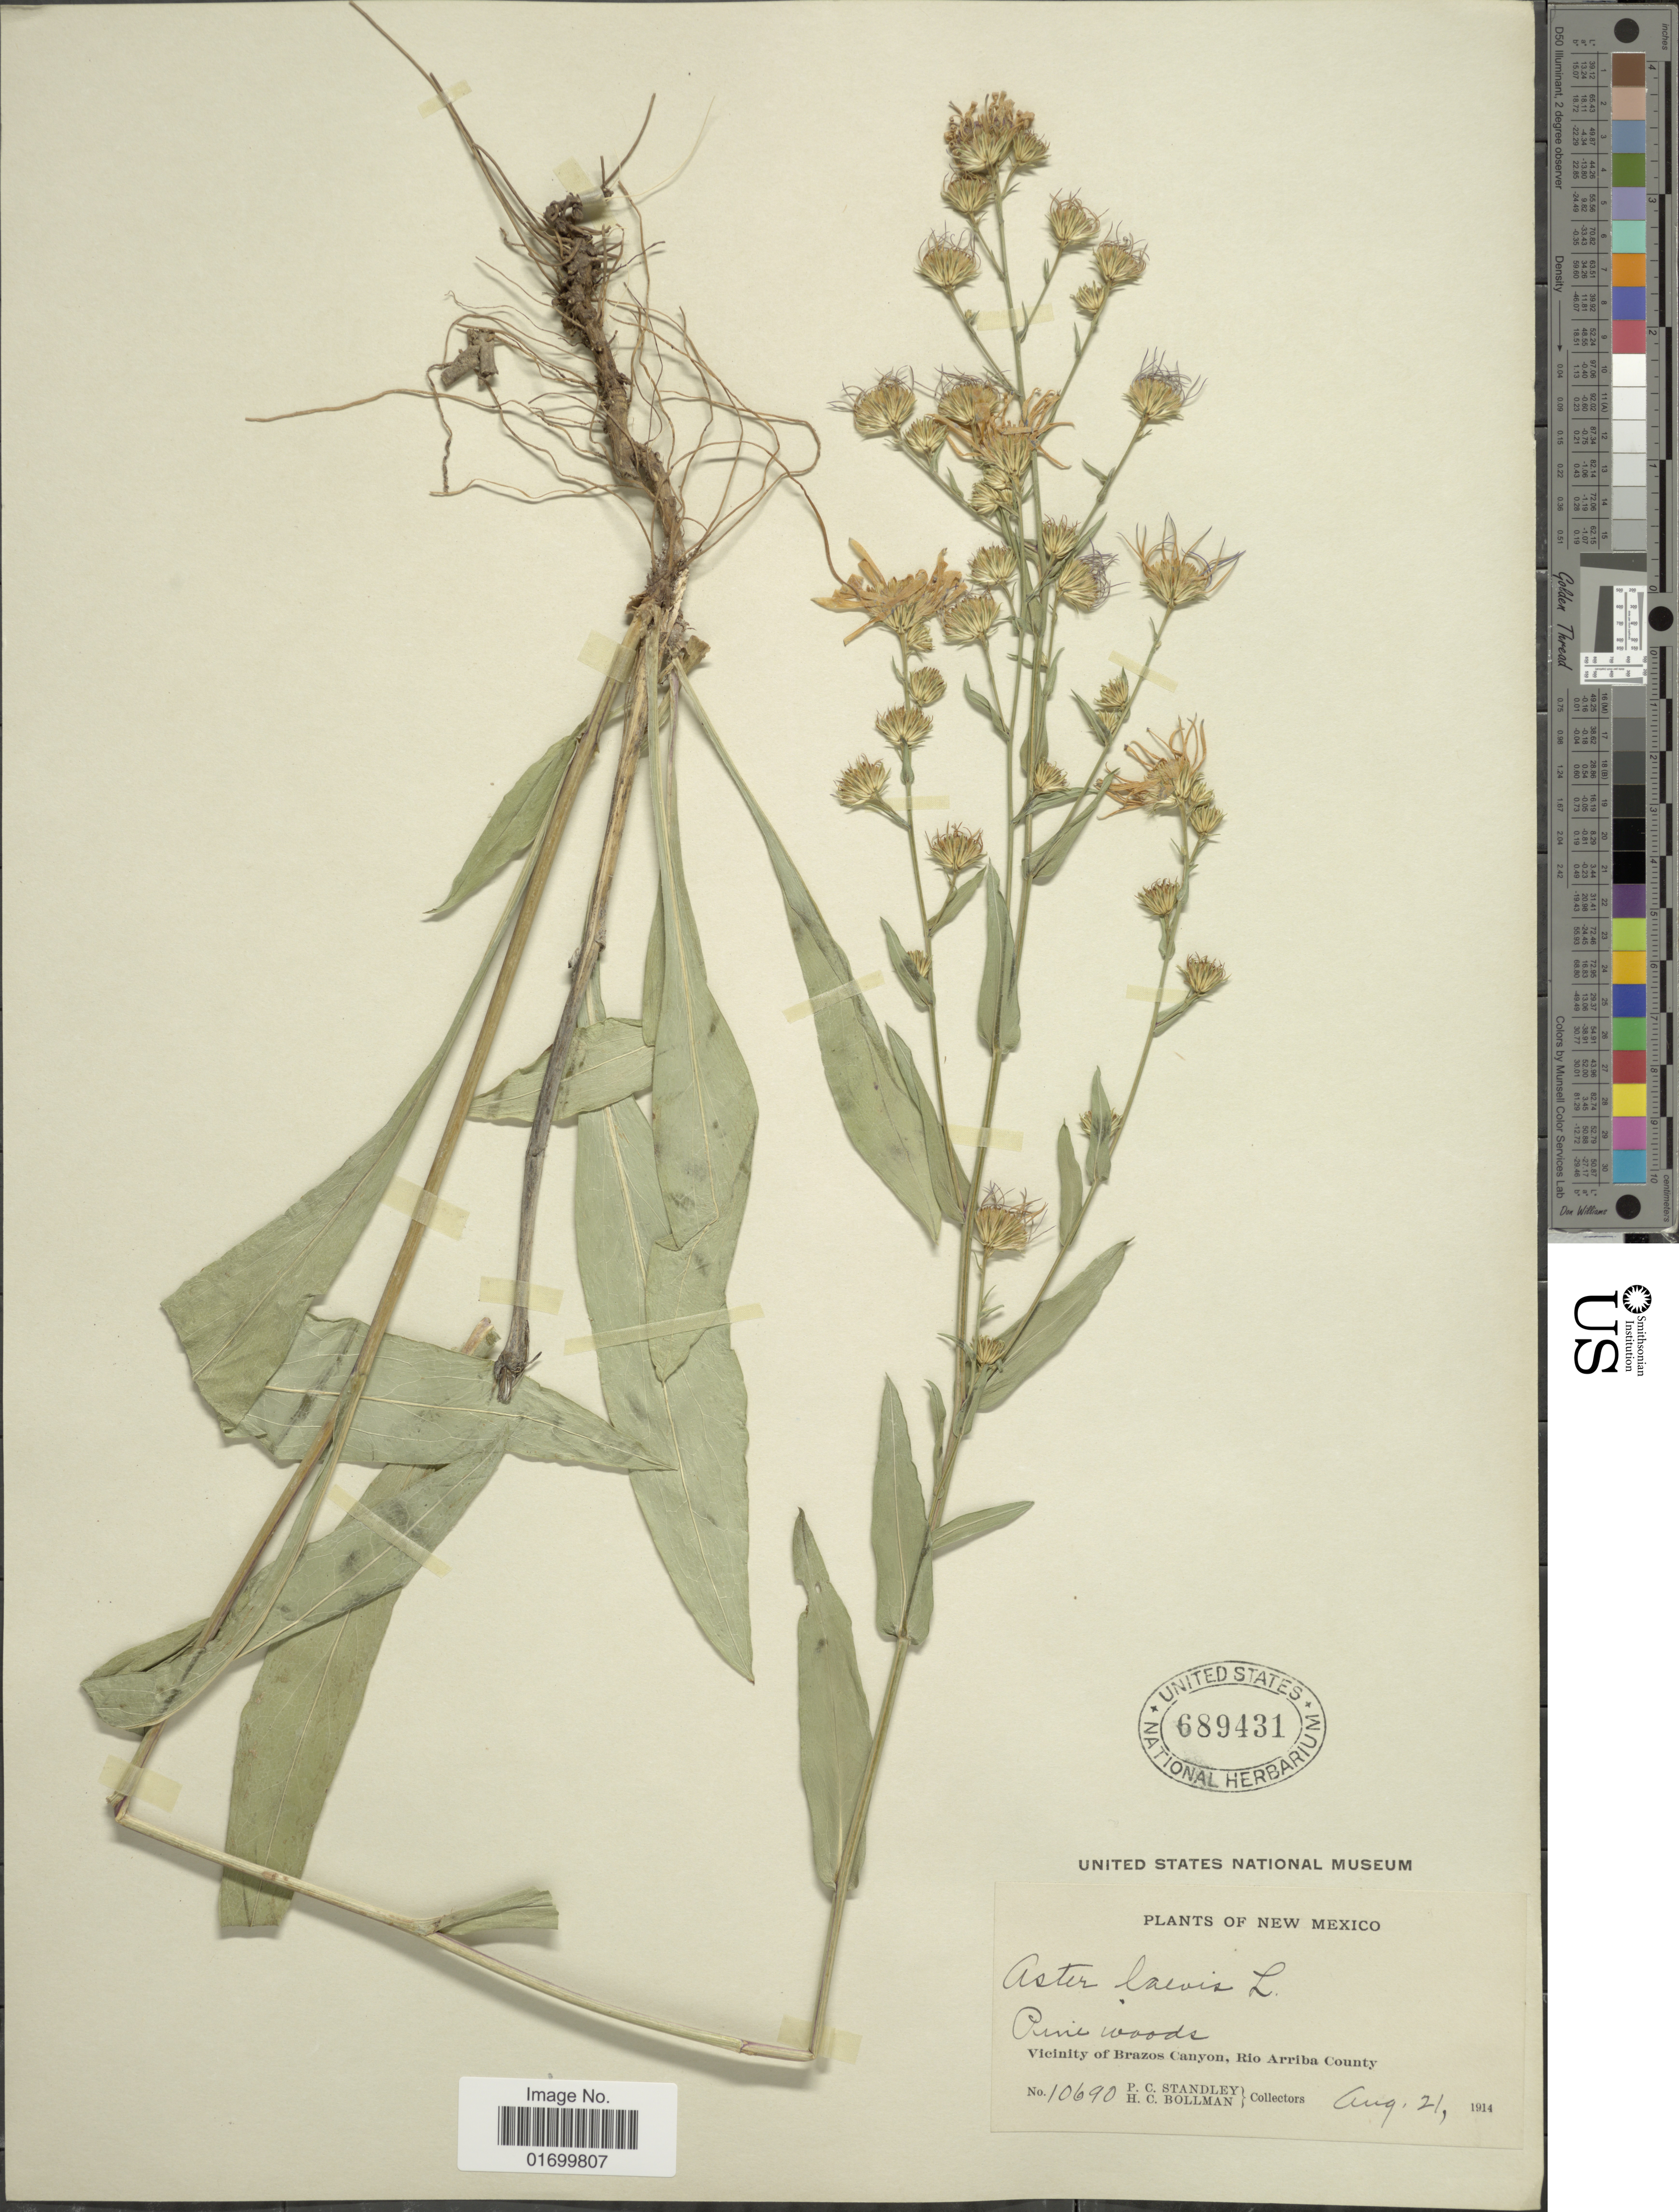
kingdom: Plantae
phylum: Tracheophyta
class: Magnoliopsida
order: Asterales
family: Asteraceae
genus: Symphyotrichum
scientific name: Symphyotrichum laeve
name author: (L.) Á. Löve & D. Löve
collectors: P. C. Standley & H. C. Bollman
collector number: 10690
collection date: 1914-08-21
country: United States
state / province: New Mexico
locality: Vicinity of Brazos Canyon, Rio Arriba County.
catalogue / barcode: US 689431